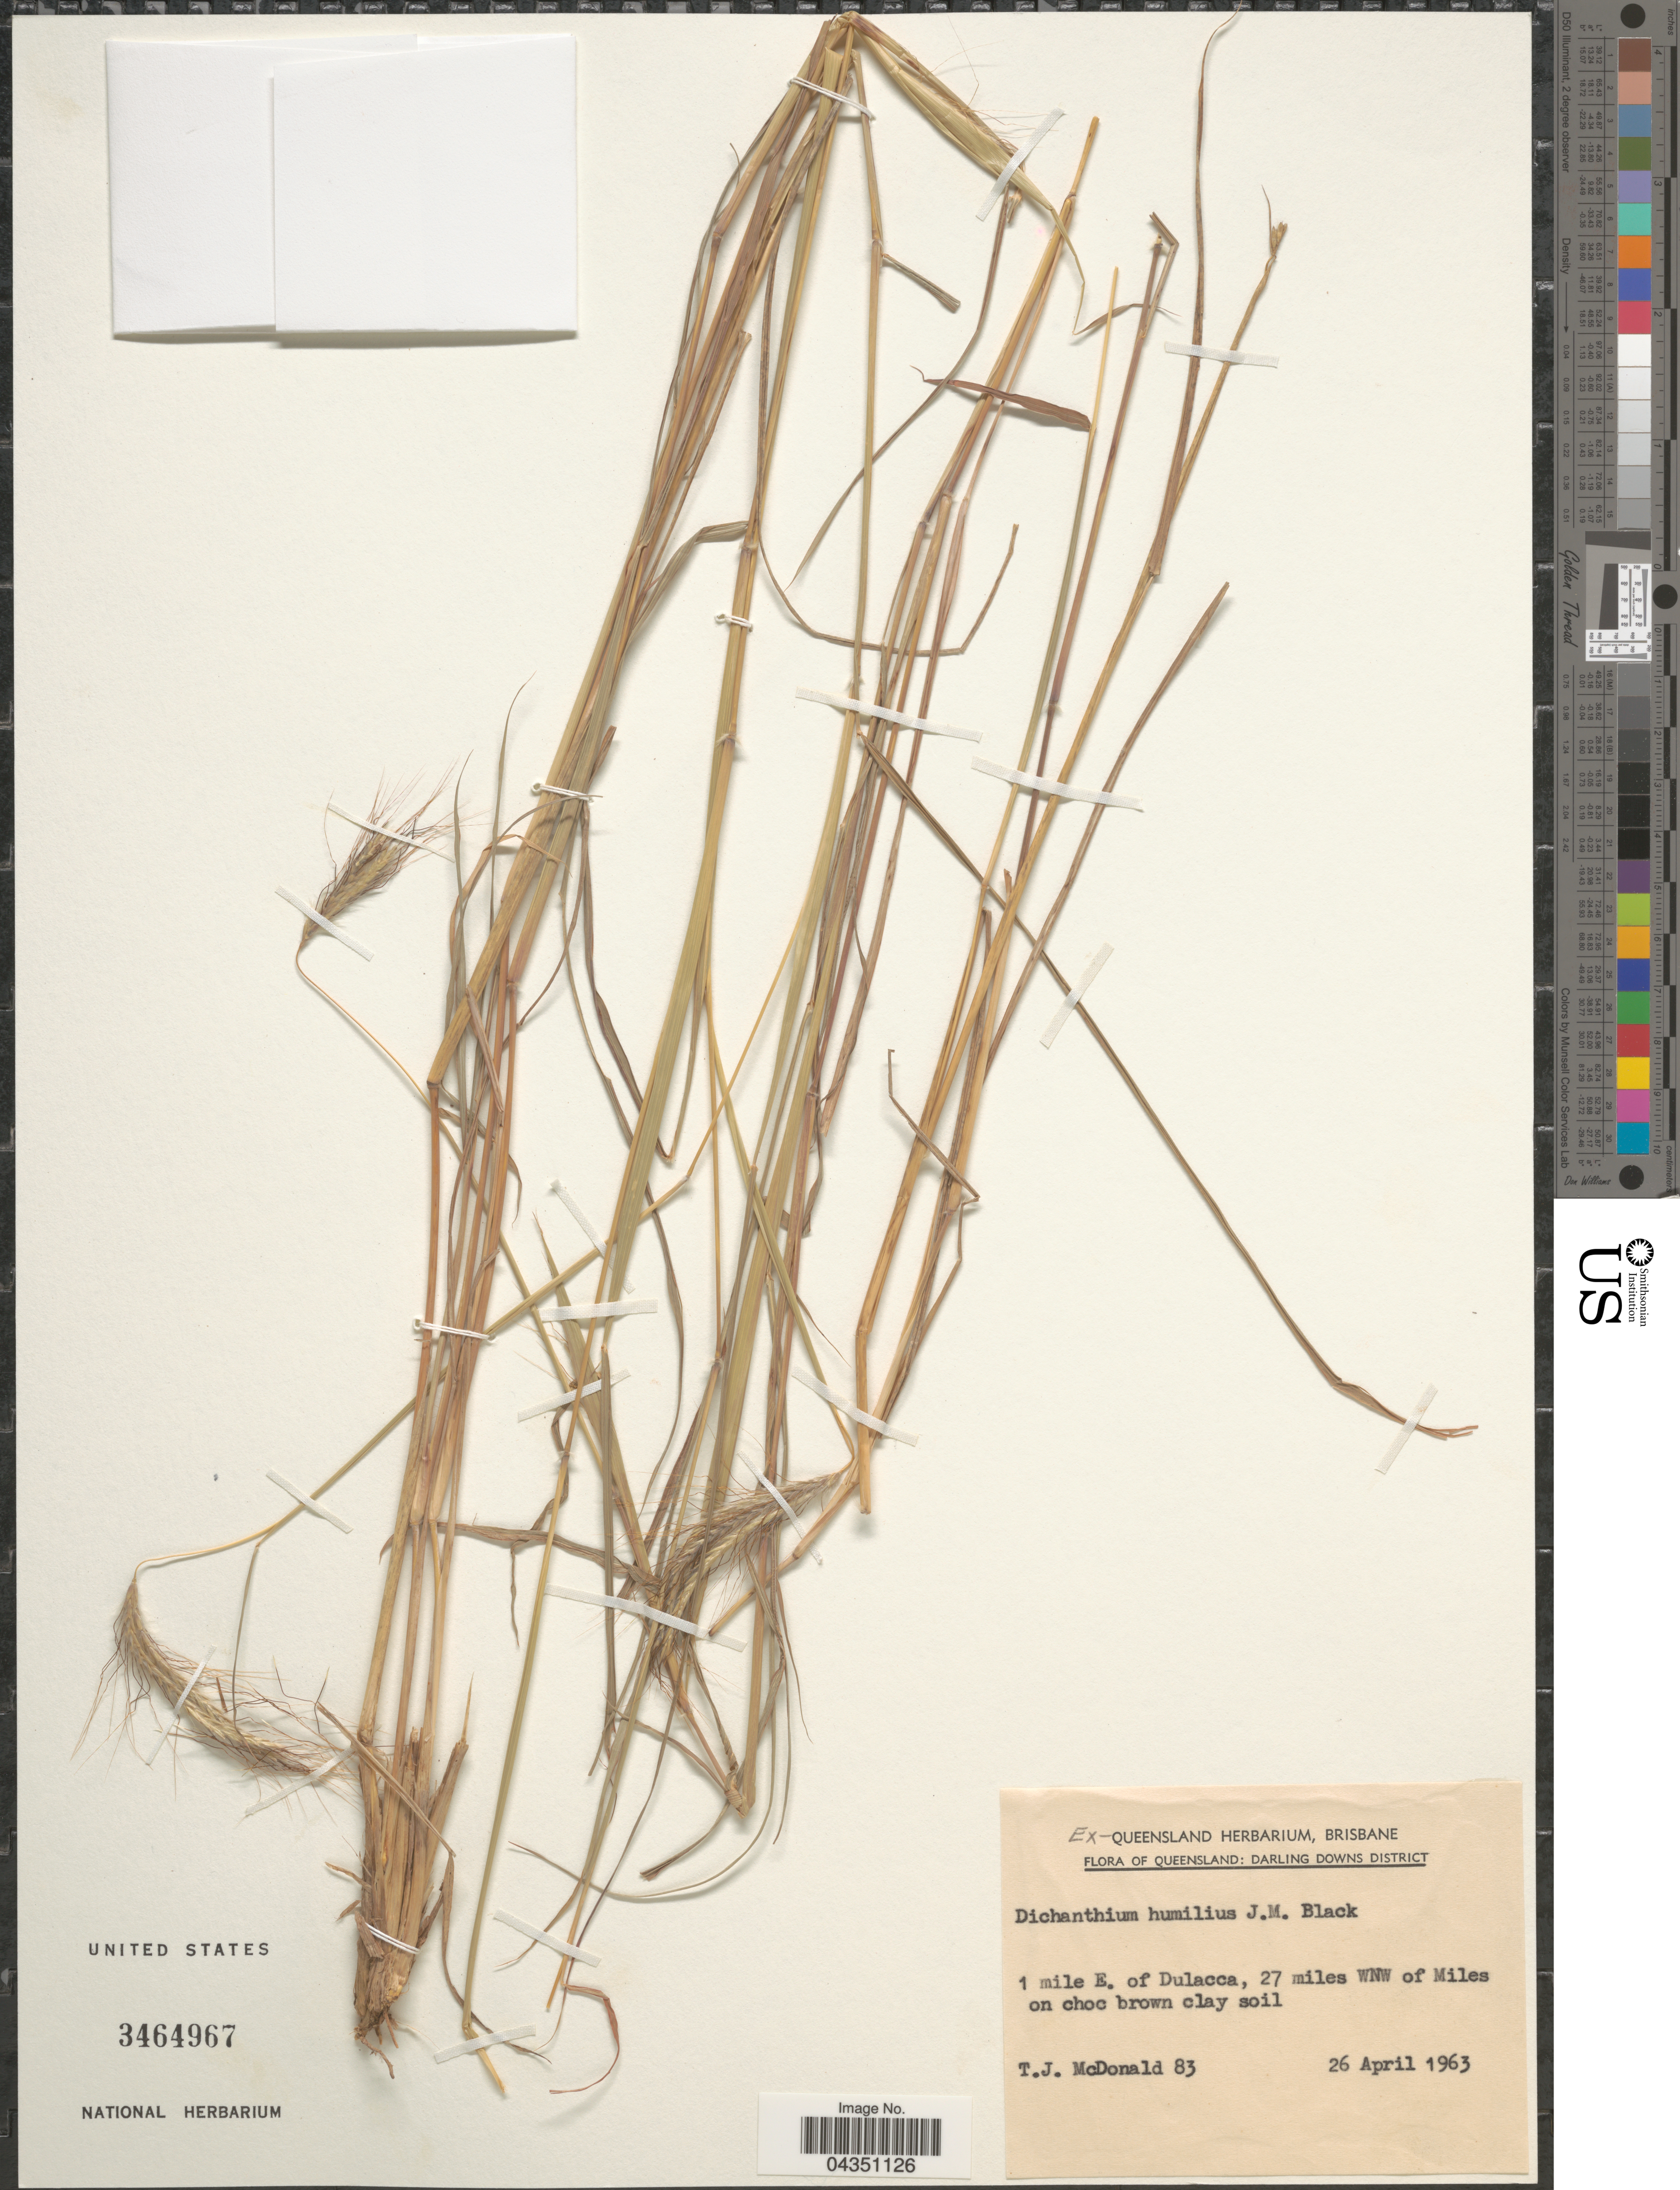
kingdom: Plantae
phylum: Tracheophyta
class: Liliopsida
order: Poales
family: Poaceae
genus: Dichanthium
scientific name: Dichanthium sericeum subsp. humilius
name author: (J.M. Black) B.K. Simon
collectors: T. McDonald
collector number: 83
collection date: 1963-04-26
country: Australia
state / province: Queensland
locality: Darling Downs District. 1 mile E. of Dulacca, 27 miles WNW of Miles on choc brown clay soil.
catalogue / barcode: US 3464967